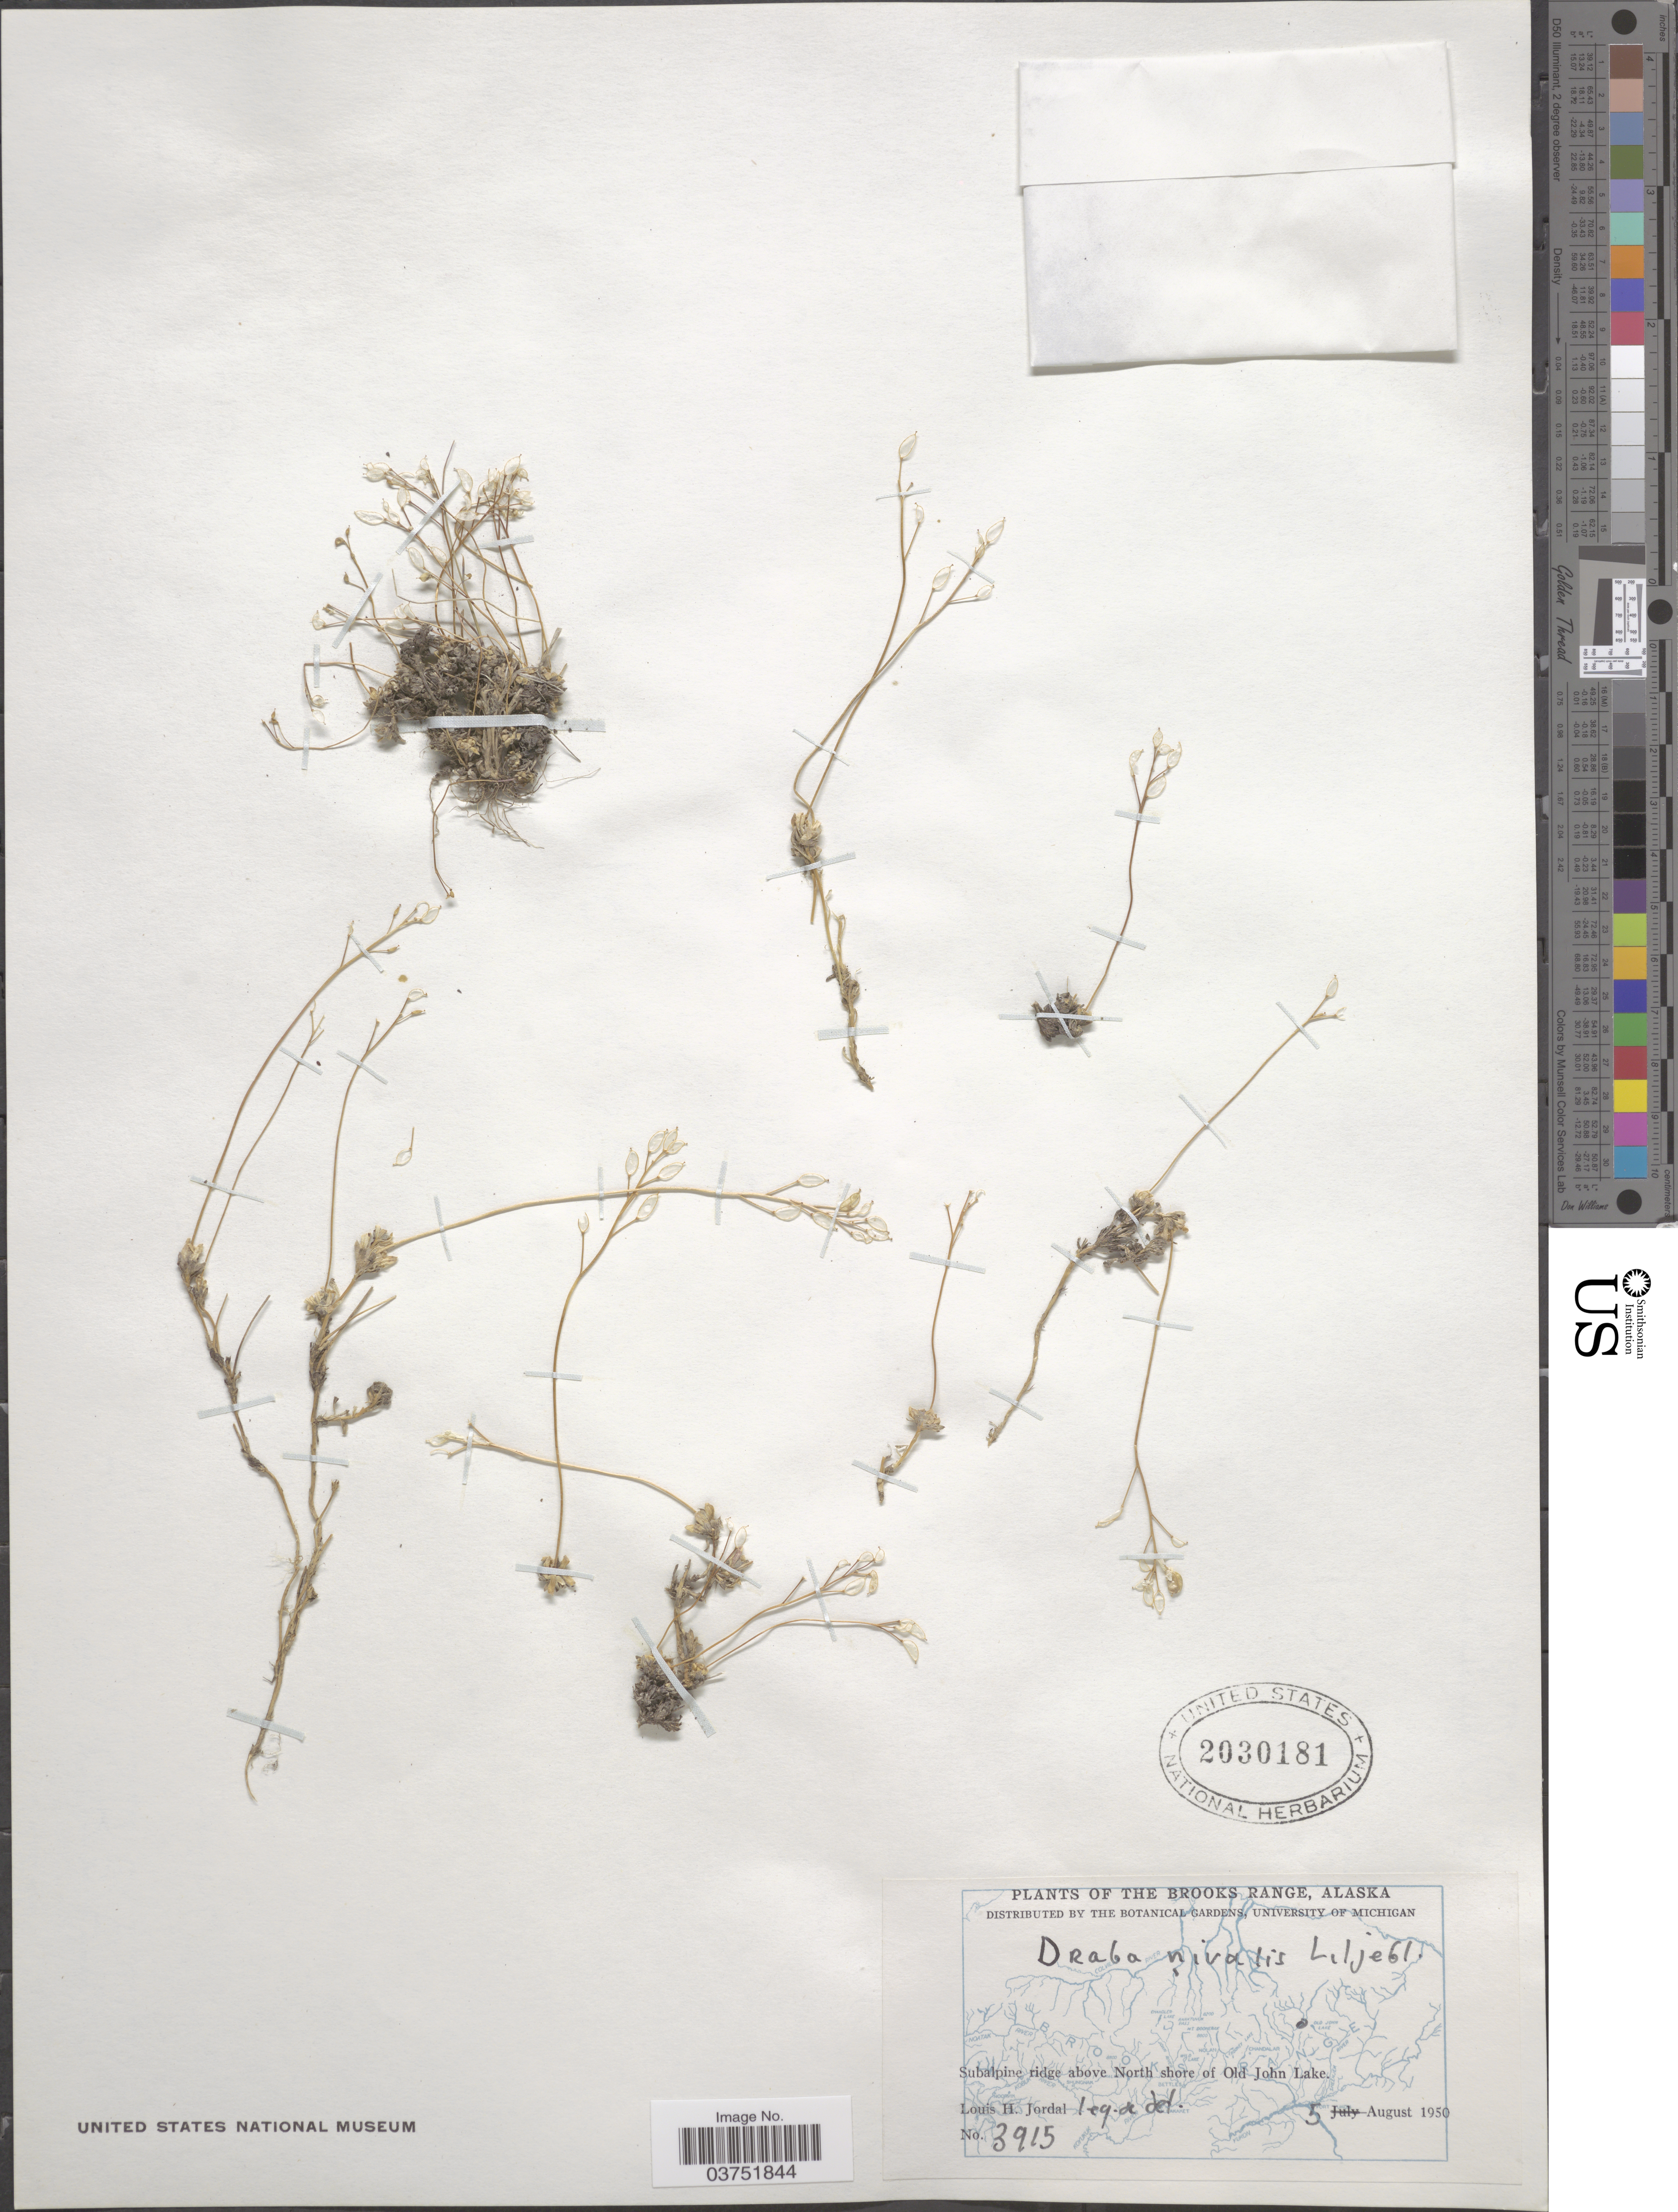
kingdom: Plantae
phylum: Tracheophyta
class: Magnoliopsida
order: Brassicales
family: Brassicaceae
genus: Draba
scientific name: Draba nivalis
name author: Lilj.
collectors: L. Jordal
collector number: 3915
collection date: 1950-08-05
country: United States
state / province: Alaska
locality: The Brooks Range. Subalpine ridge above North shore of Old John Lake.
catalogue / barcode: US 2030181